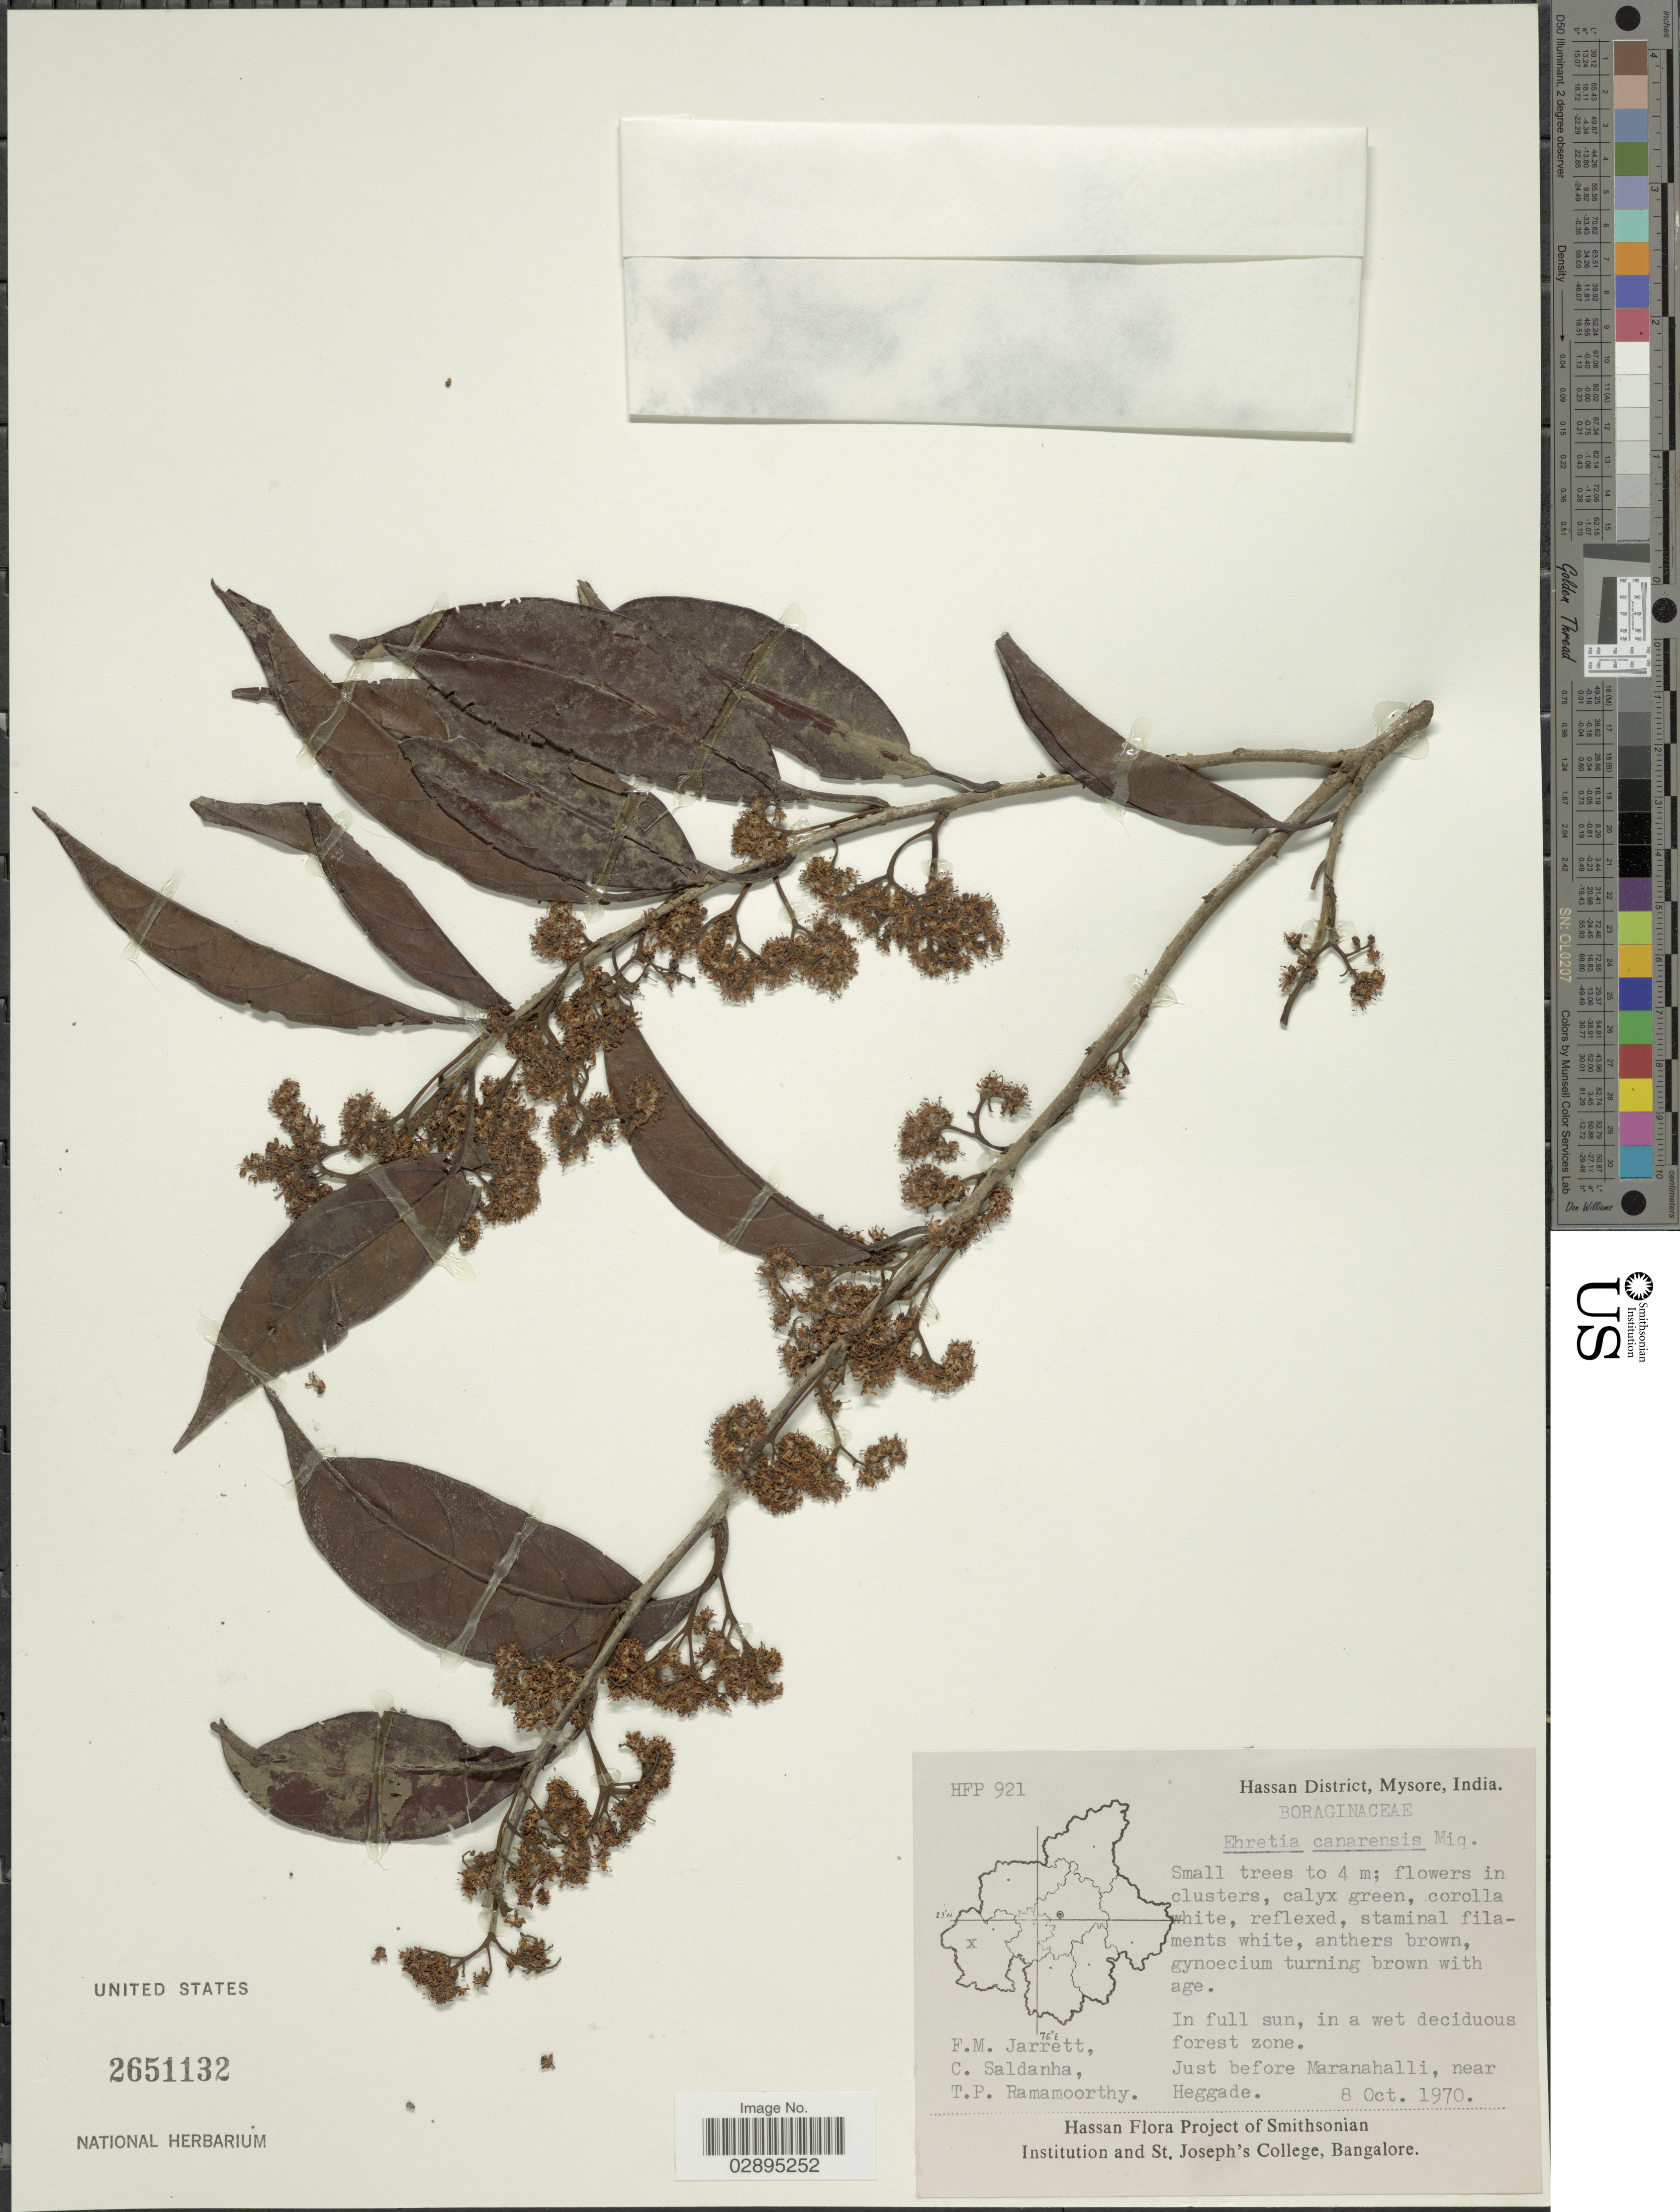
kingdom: Plantae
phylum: Tracheophyta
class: Magnoliopsida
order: Boraginales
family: Ehretiaceae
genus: Ehretia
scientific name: Ehretia canarensis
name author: Miq.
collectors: F. M. Jarrett, C. Saldanha & T. P. Ramamoorthy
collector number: HFP921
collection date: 1970-10-08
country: India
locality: Hassan District, Mysore. Just before Maranahalli, near Heggade.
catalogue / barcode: US 2651132